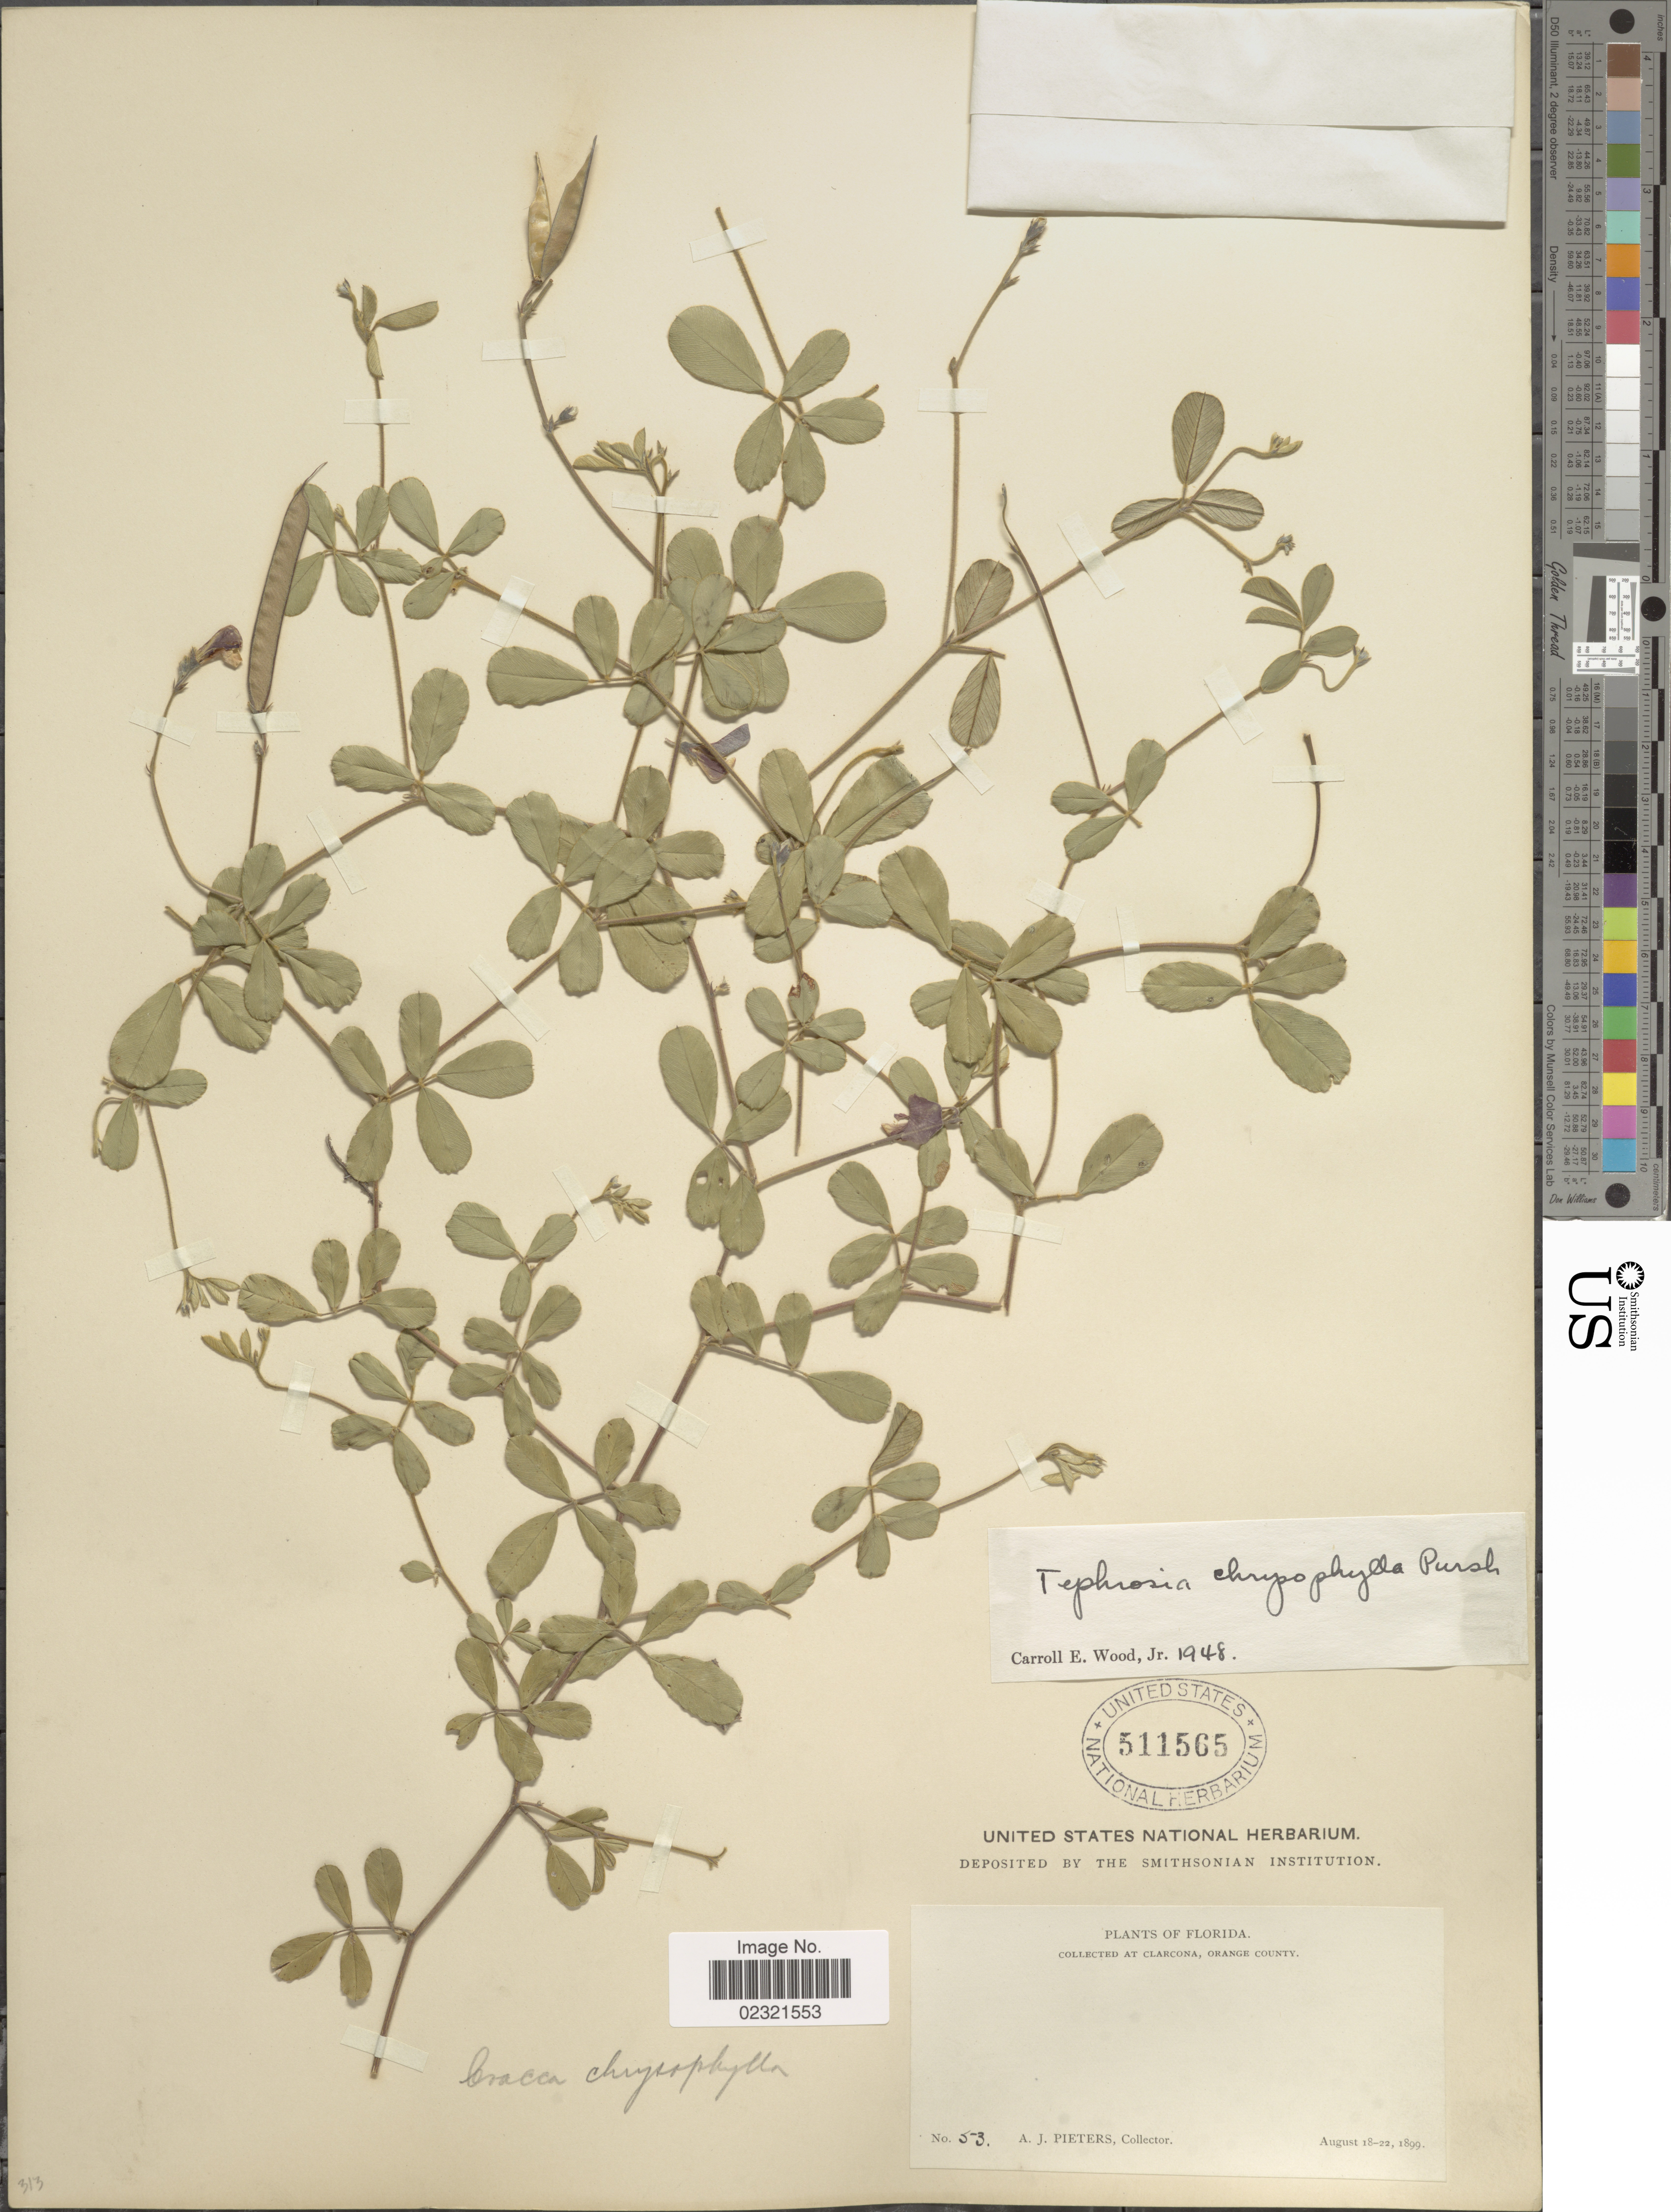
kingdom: Plantae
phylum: Tracheophyta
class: Magnoliopsida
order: Fabales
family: Fabaceae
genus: Tephrosia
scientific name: Tephrosia chrysophylla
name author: Pursh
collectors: A. Pieters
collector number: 53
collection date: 1899-08-18/1899-08-22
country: United States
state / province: Florida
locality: Clarcona, Orange County.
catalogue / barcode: US 511565